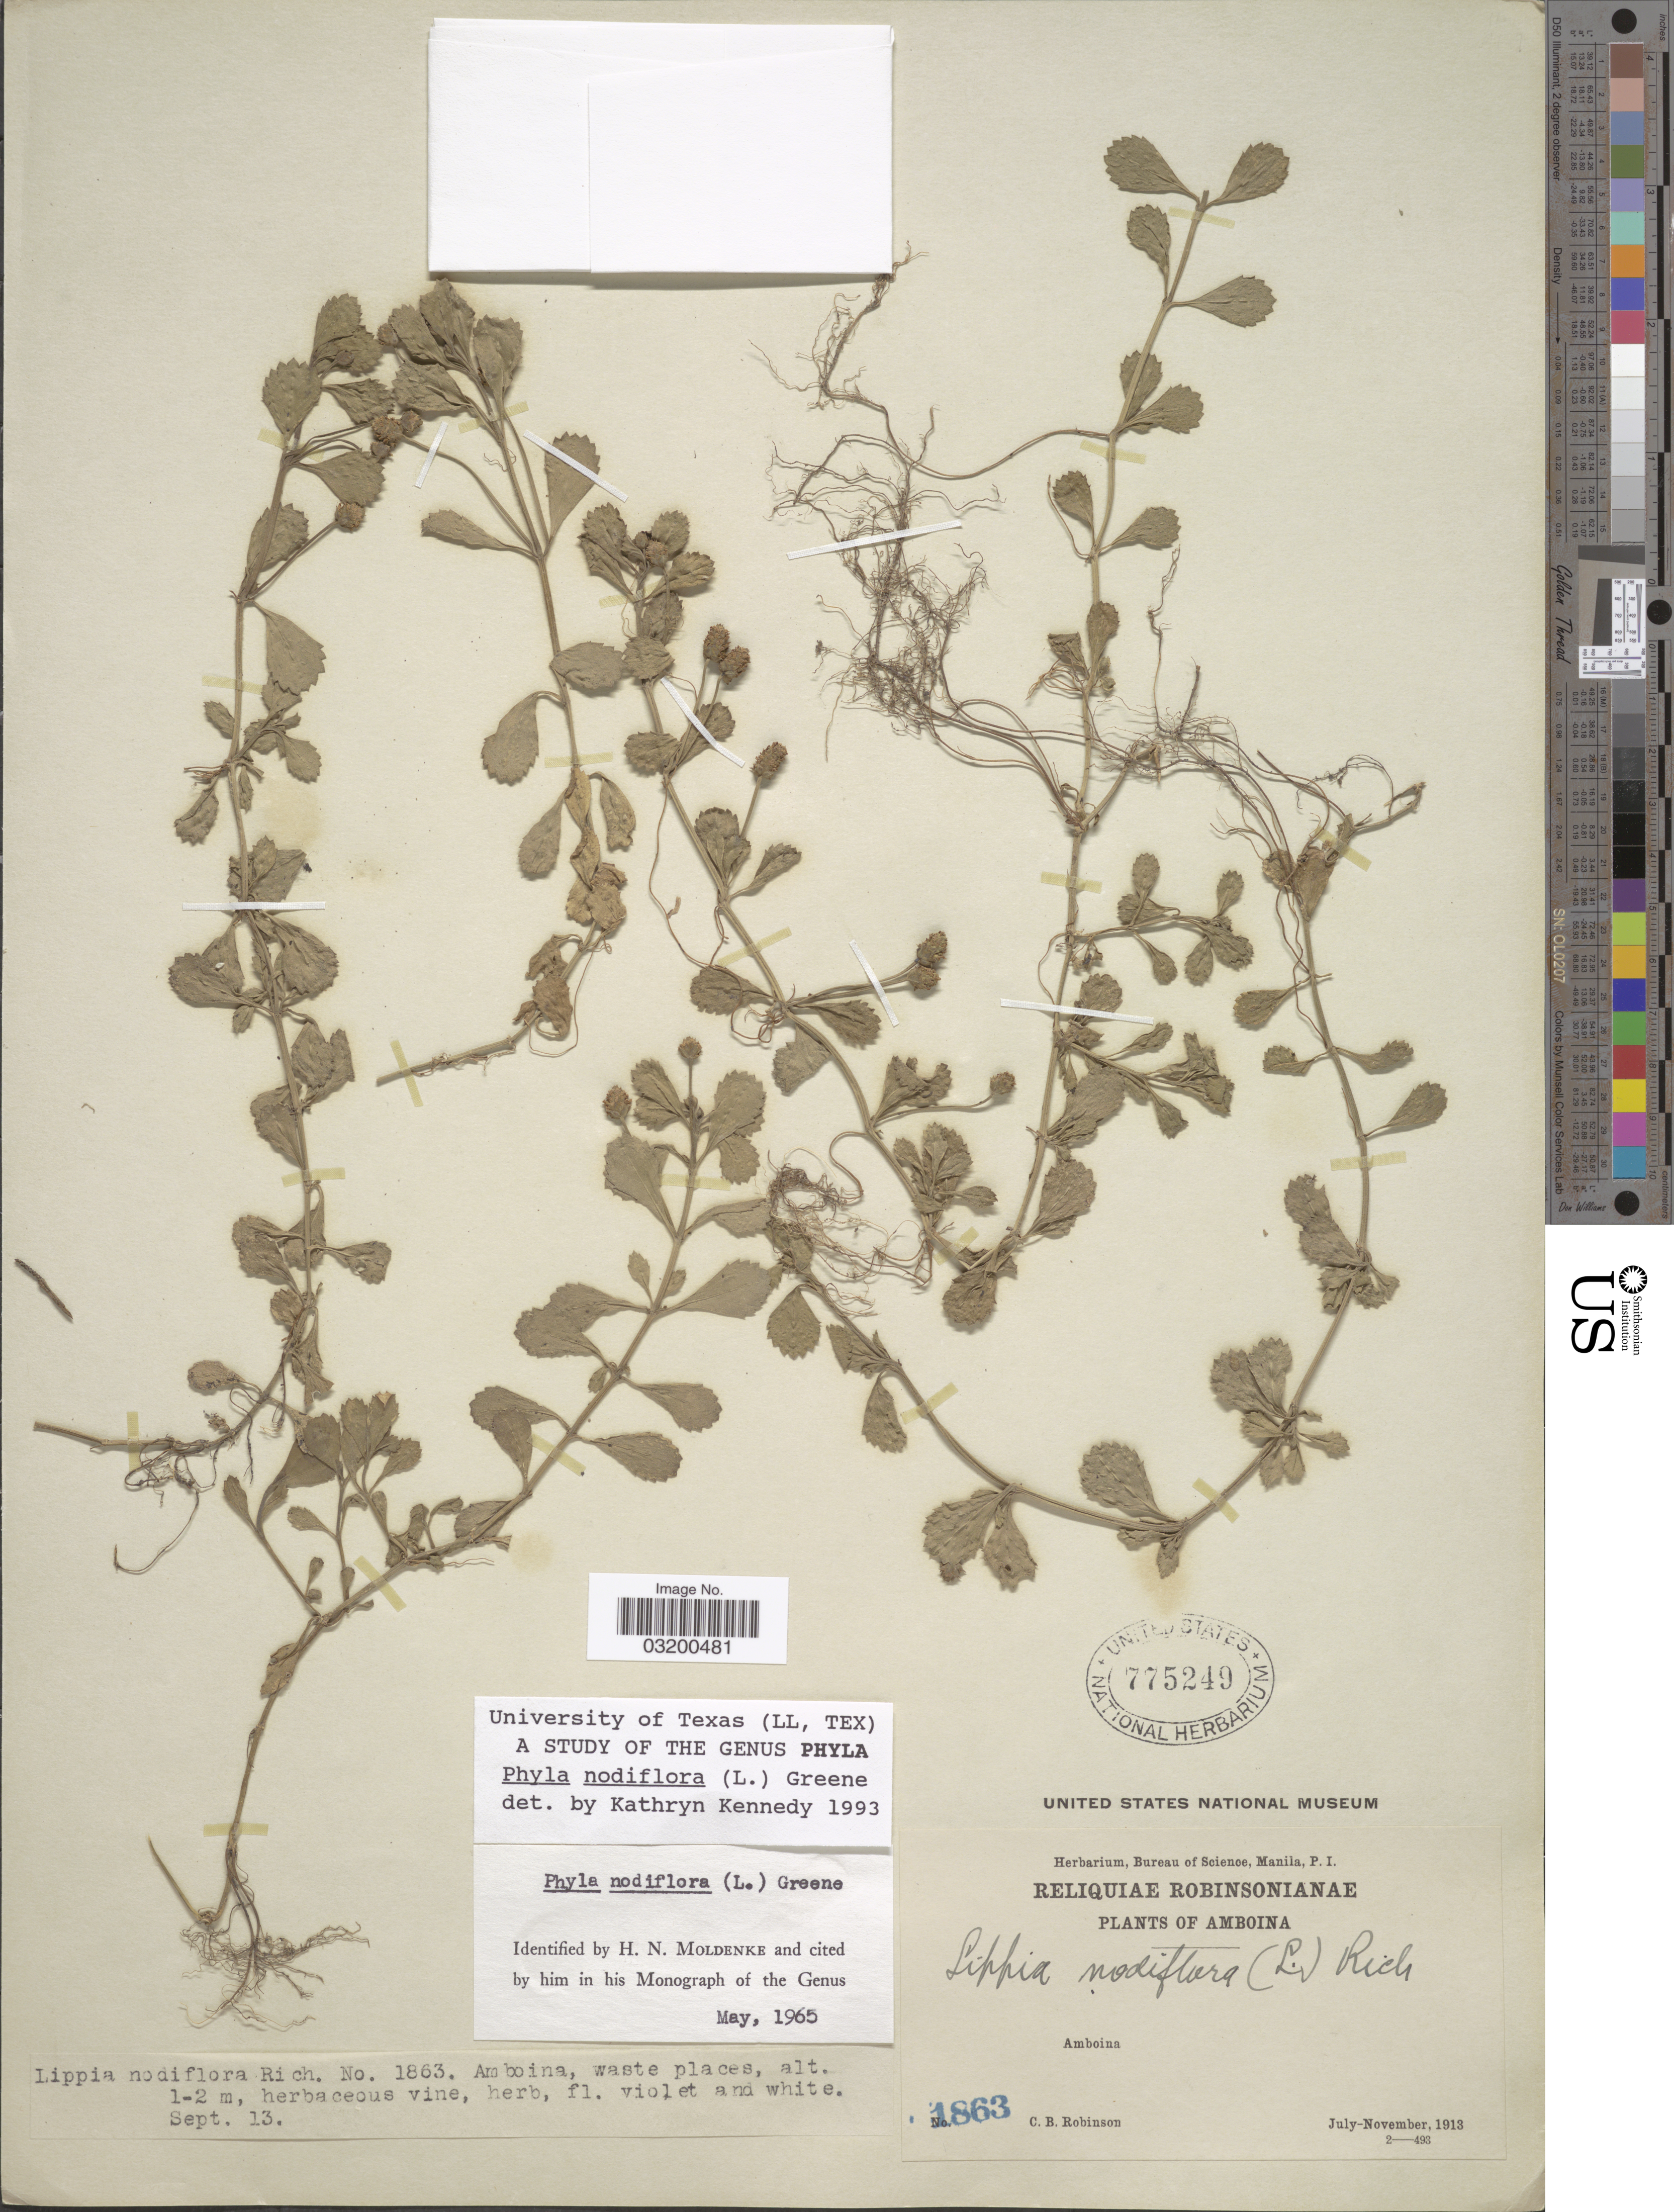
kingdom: Plantae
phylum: Tracheophyta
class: Magnoliopsida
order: Lamiales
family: Verbenaceae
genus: Phyla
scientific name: Phyla nodiflora var. nodiflora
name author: (L.) Greene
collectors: C. Robinson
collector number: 1863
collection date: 1913-09-13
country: Indonesia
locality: Amboina.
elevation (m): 1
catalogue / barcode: US 775249